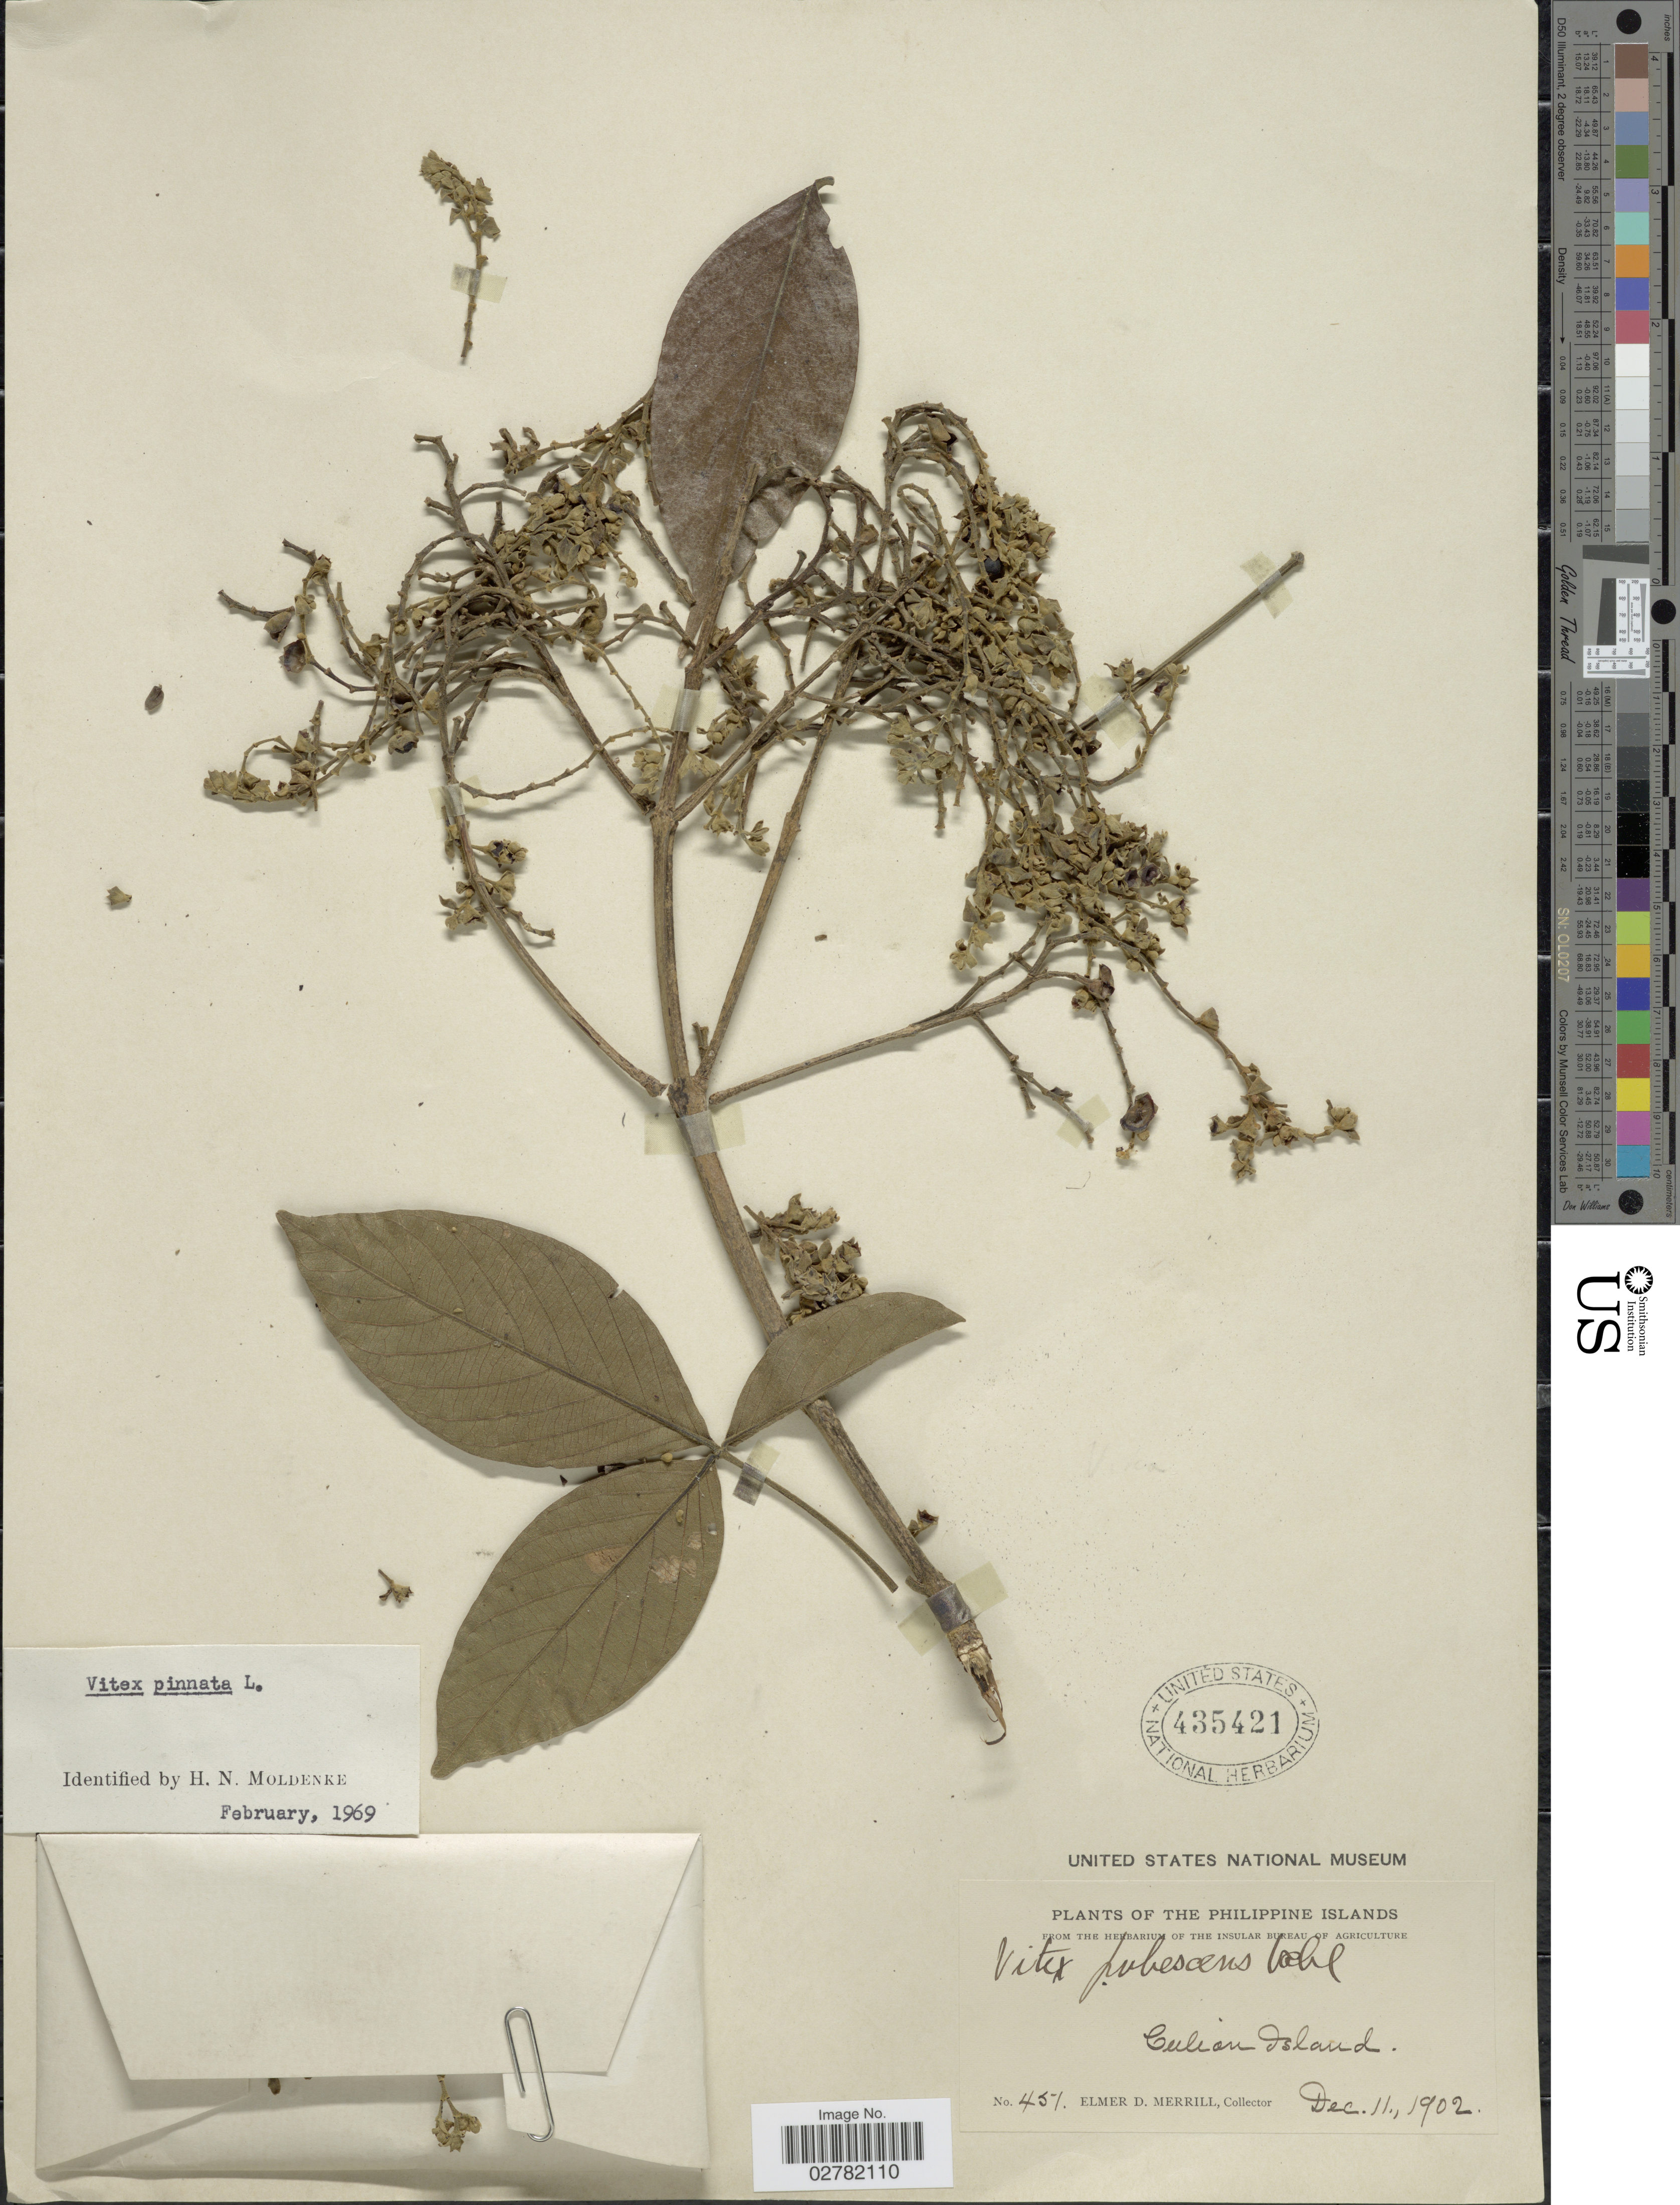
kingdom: Plantae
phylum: Tracheophyta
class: Magnoliopsida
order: Lamiales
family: Lamiaceae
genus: Vitex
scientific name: Vitex pinnata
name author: L.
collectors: E. D. Merrill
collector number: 451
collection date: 1902-12-11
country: Philippines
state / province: Mimaropa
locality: Philippine Islands. Culion Island.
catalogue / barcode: US 435421